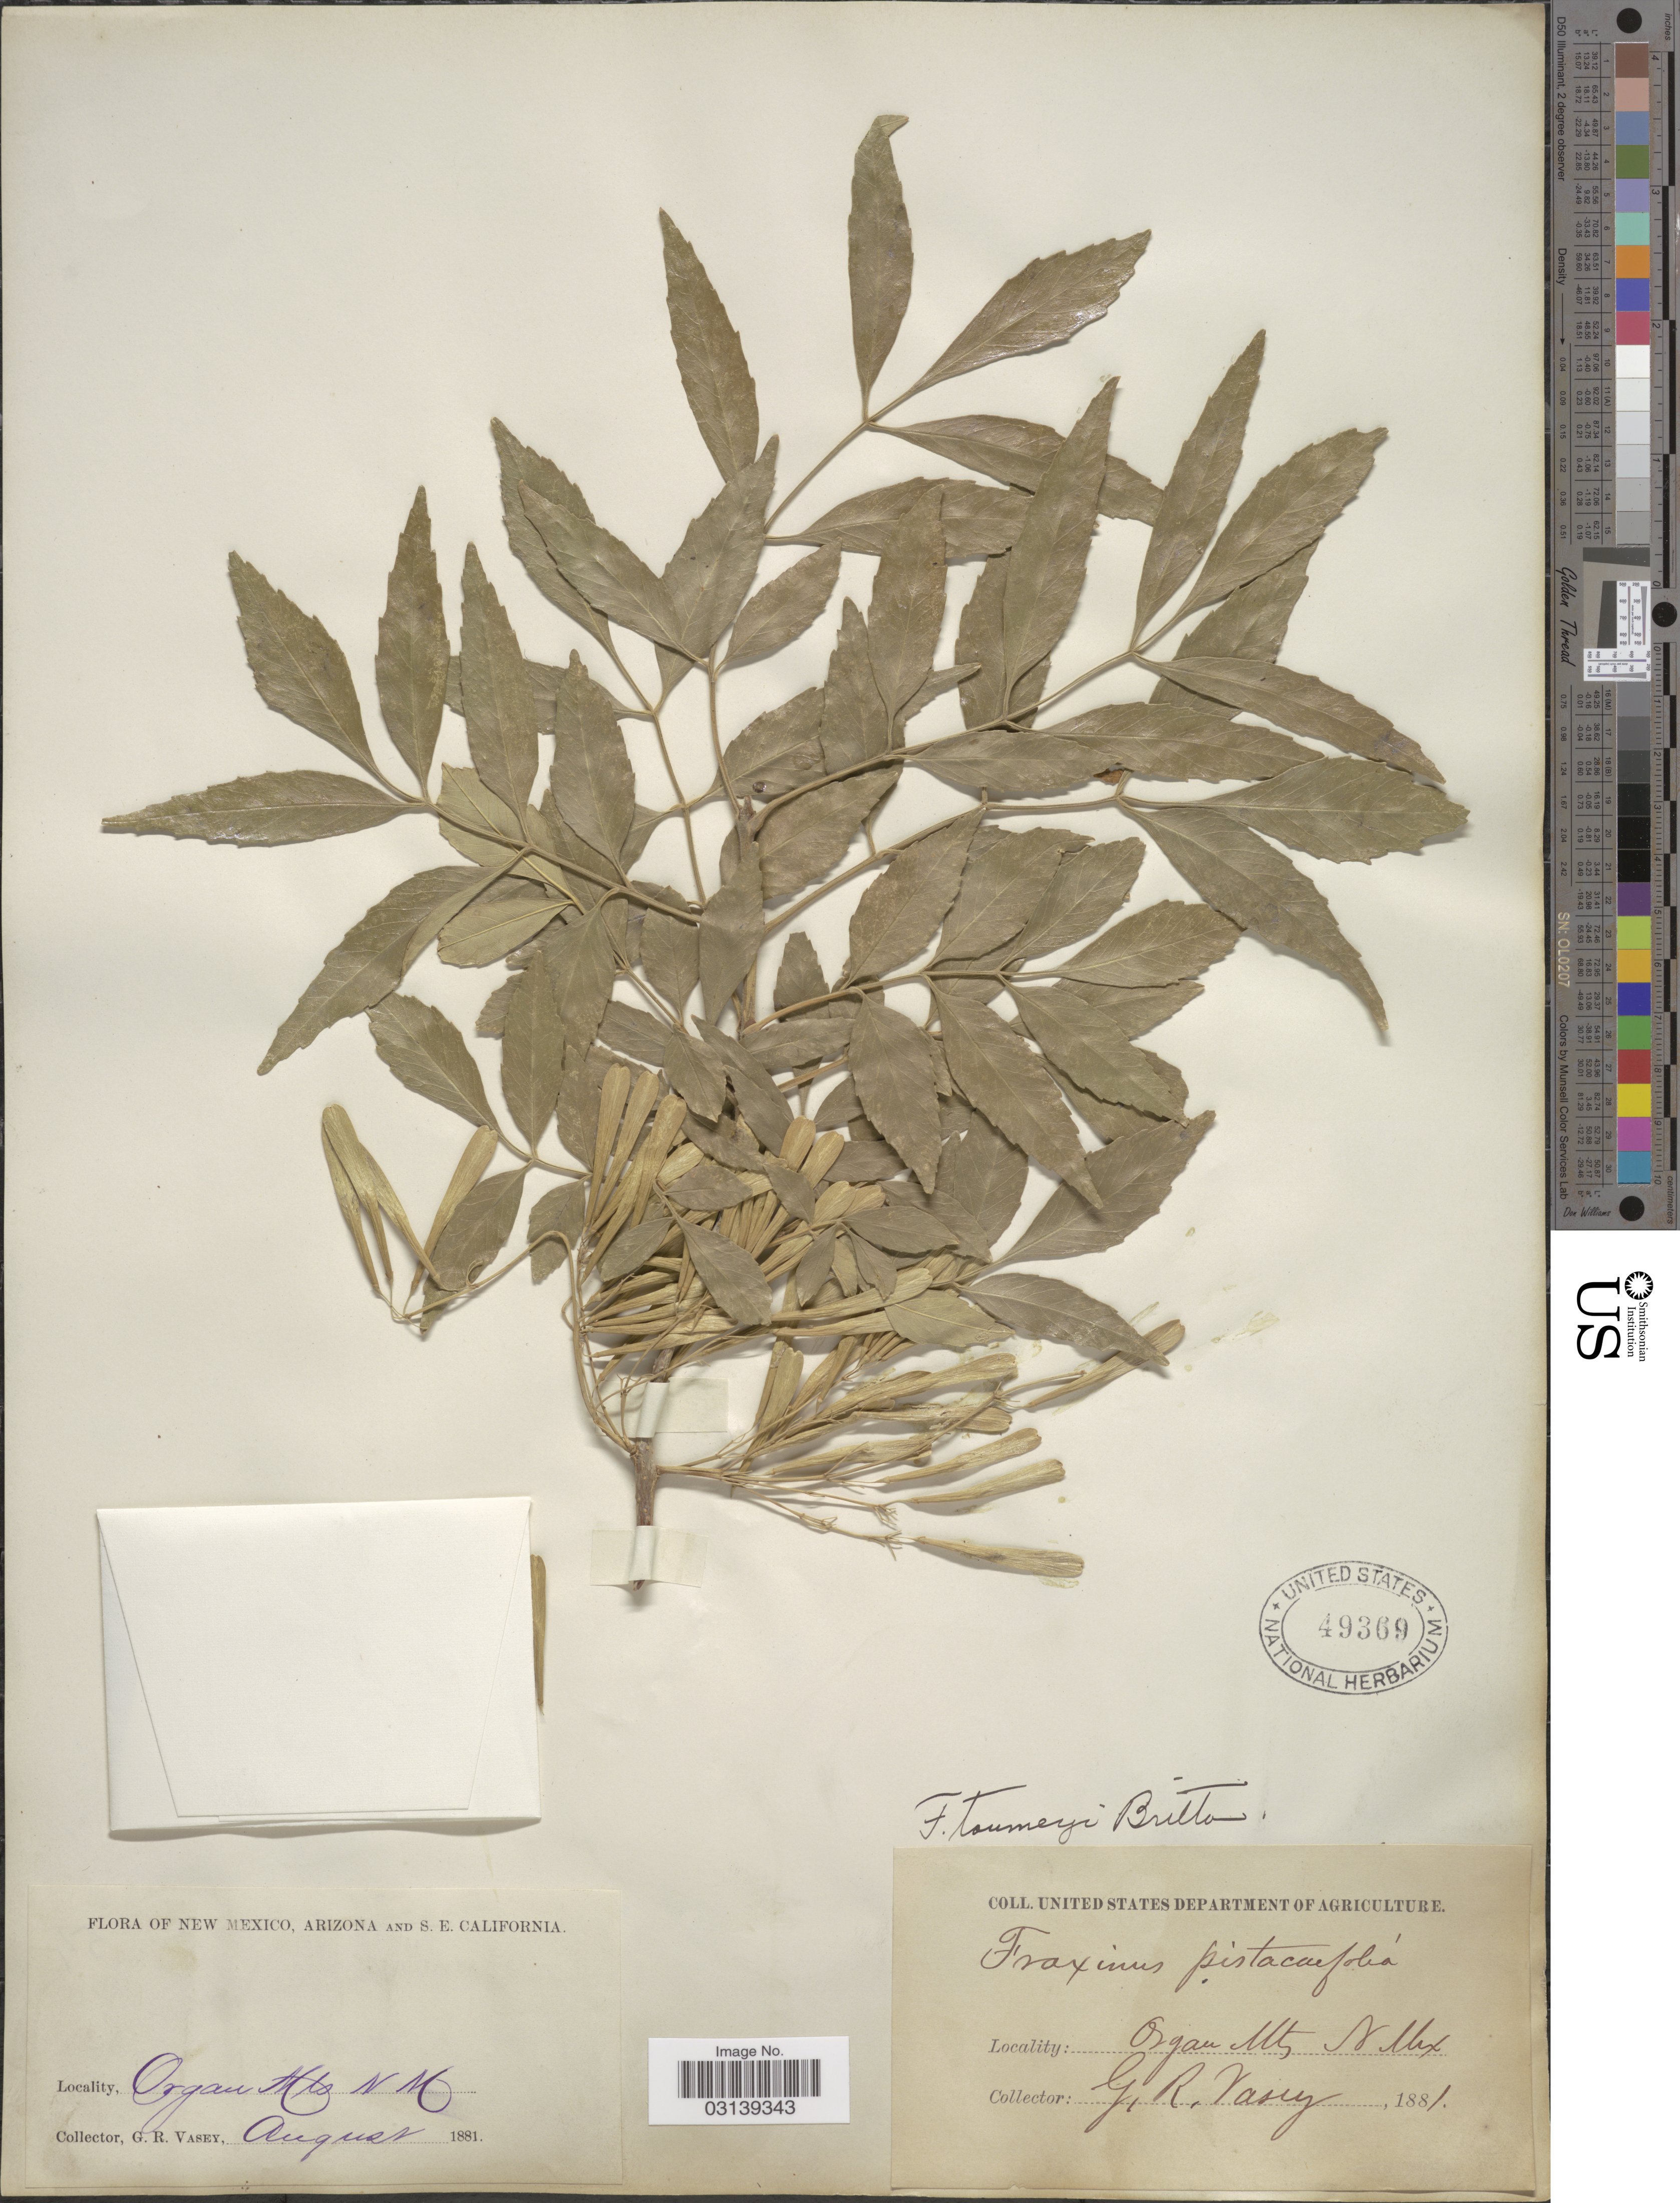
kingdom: Plantae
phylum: Tracheophyta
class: Magnoliopsida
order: Lamiales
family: Oleaceae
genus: Fraxinus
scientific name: Fraxinus velutina var. toumeyi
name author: (Britton) Rehder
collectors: G. R. Vasey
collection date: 1881-08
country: United States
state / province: New Mexico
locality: Organ Mts.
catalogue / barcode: US 49369